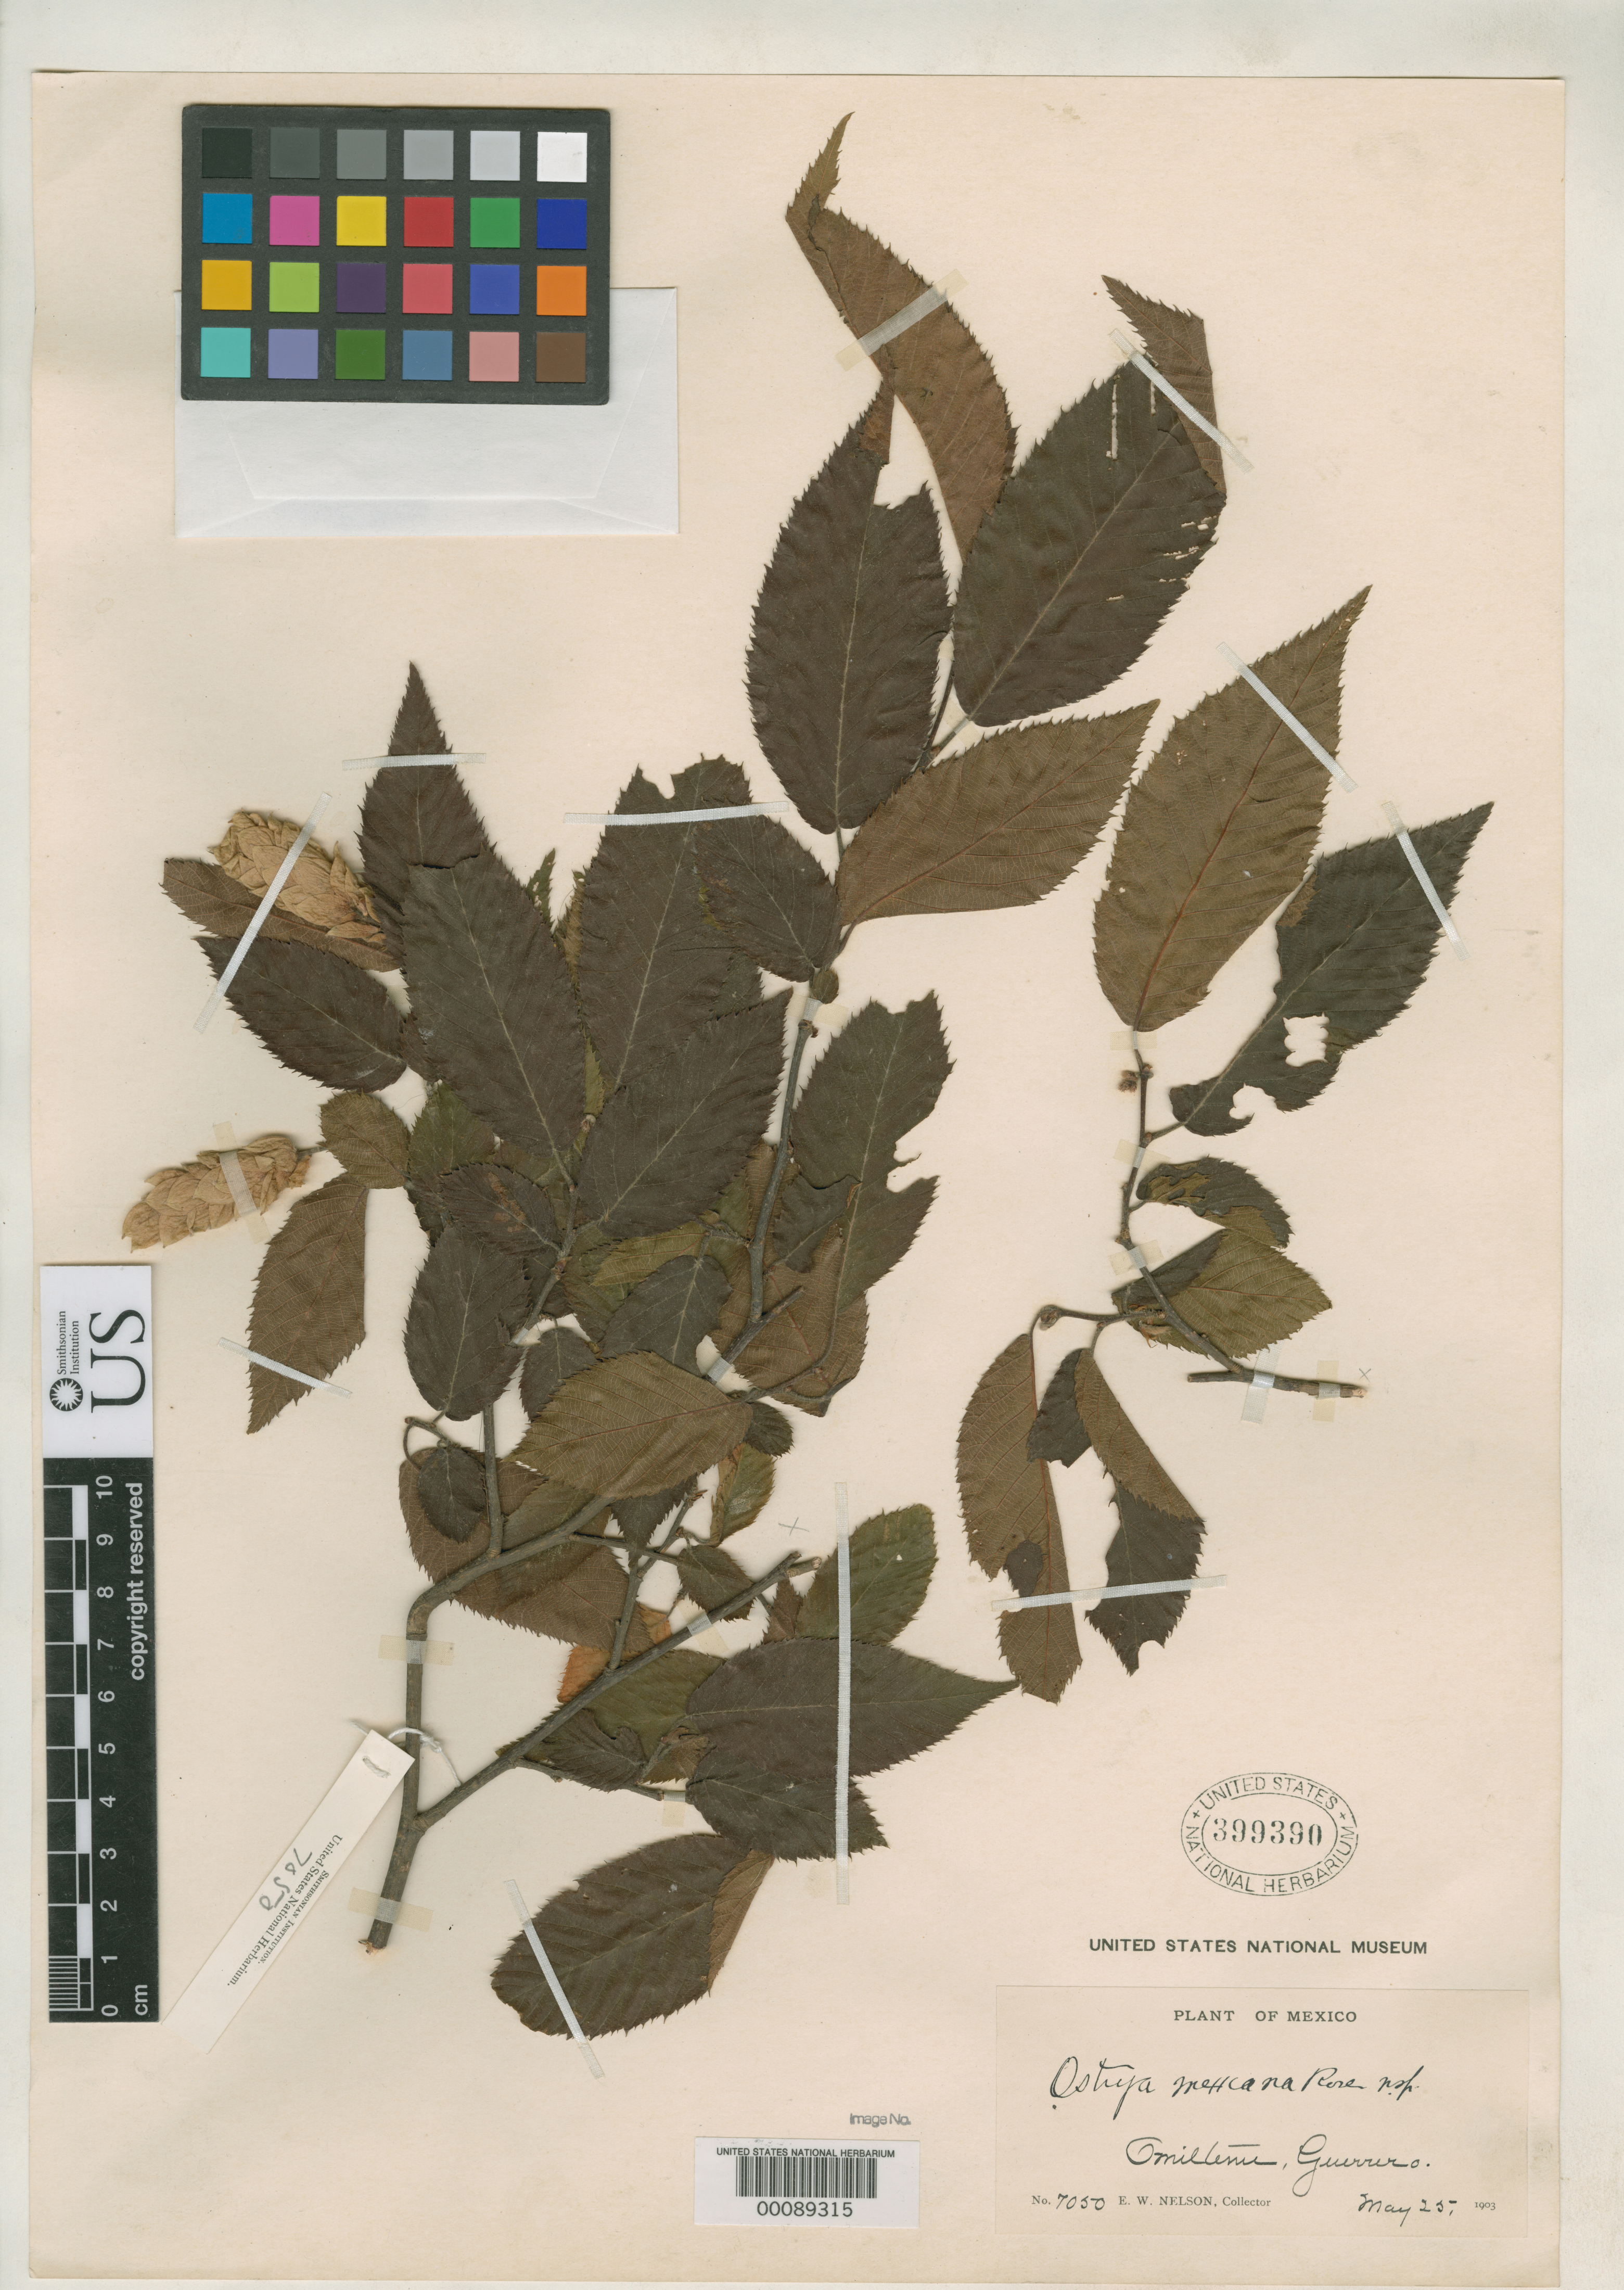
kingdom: Plantae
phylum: Tracheophyta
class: Magnoliopsida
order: Fagales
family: Betulaceae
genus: Ostrya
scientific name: Ostrya mexicana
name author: Rose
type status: Isotype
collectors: E. W. Nelson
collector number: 399390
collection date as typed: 25 May 1903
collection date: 1903-05-25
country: Mexico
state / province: Guerrero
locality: Omilteme.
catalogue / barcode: US 399390